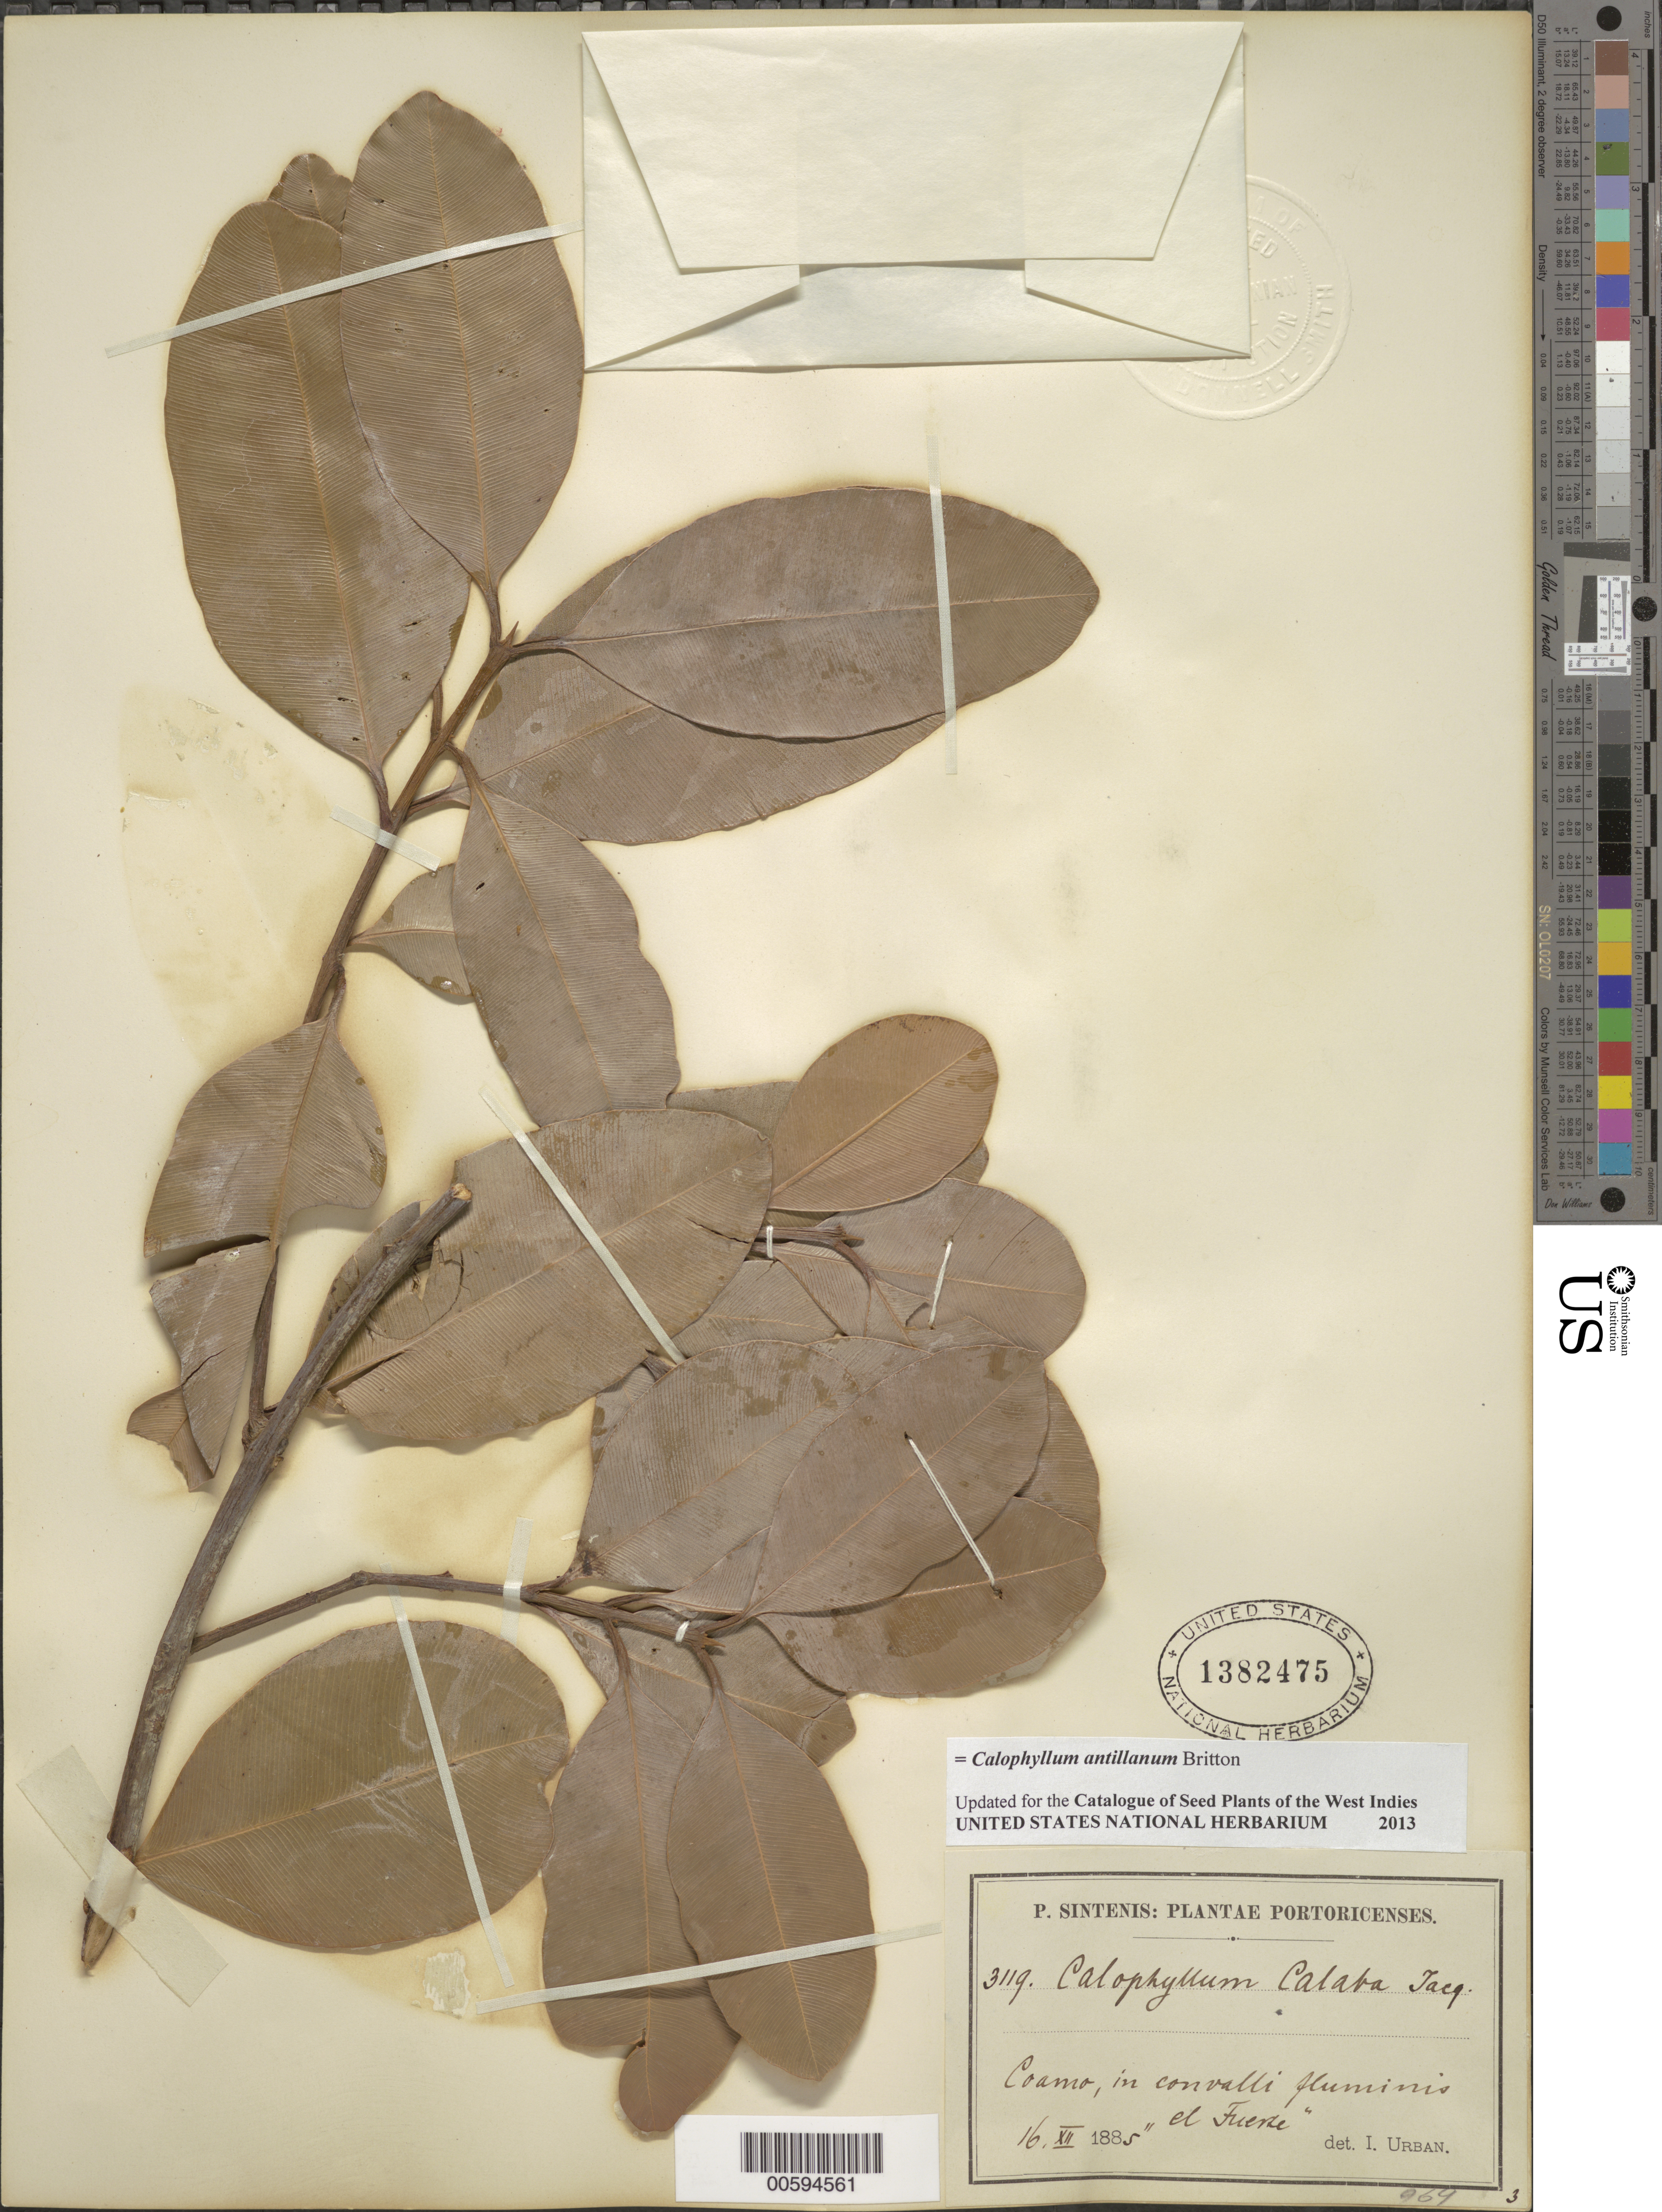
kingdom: Plantae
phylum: Tracheophyta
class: Magnoliopsida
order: Malpighiales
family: Calophyllaceae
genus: Calophyllum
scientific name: Calophyllum antillanum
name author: Britton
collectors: P. Sintenis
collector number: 3119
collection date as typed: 16 Dec 1885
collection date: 1885-12-16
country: Puerto Rico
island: Greater Antilles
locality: Coamo, in convalli fluminis "el Furete"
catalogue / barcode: US 1382475